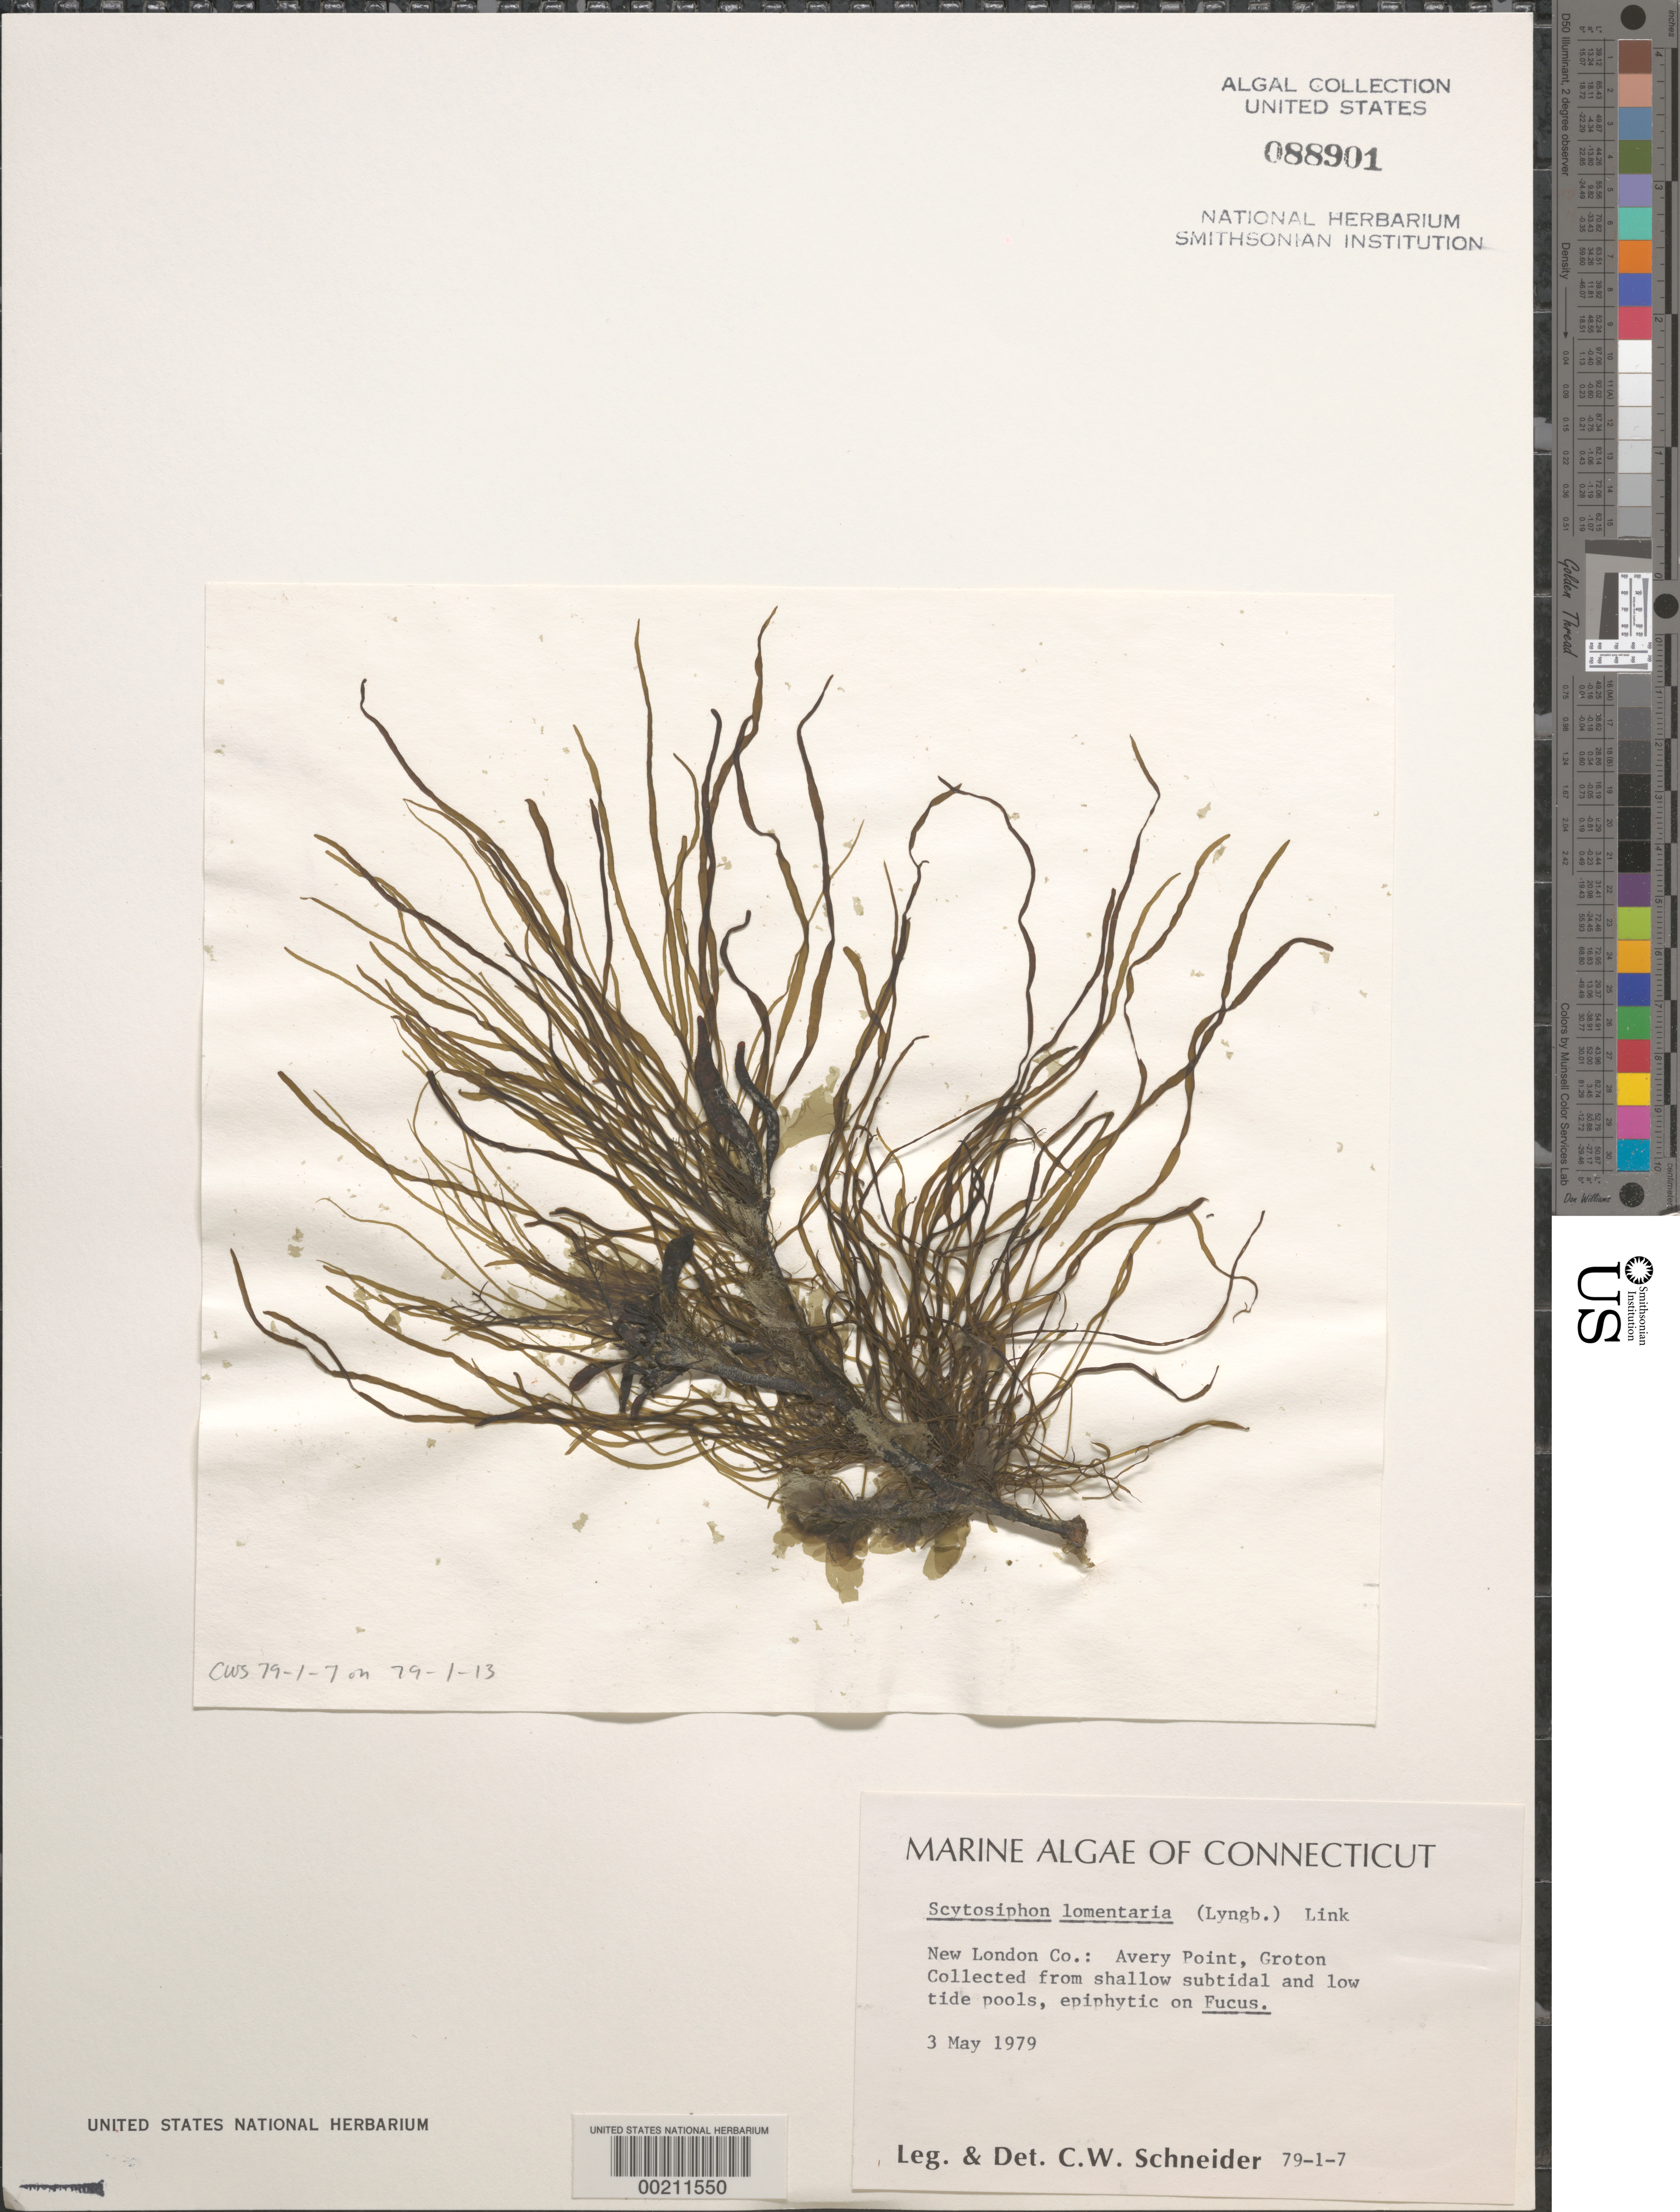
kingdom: Chromista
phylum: Ochrophyta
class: Phaeophyceae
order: Scytosiphonales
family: Scytosiphonaceae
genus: Scytosiphon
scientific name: Scytosiphon lomentaria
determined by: Schneider, C. W.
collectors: C. W. Schneider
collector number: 79-1-7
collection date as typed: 03 May 1979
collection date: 1979-05-03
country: United States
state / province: Connecticut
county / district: New London County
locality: Avery Point, Groton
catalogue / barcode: US 88901